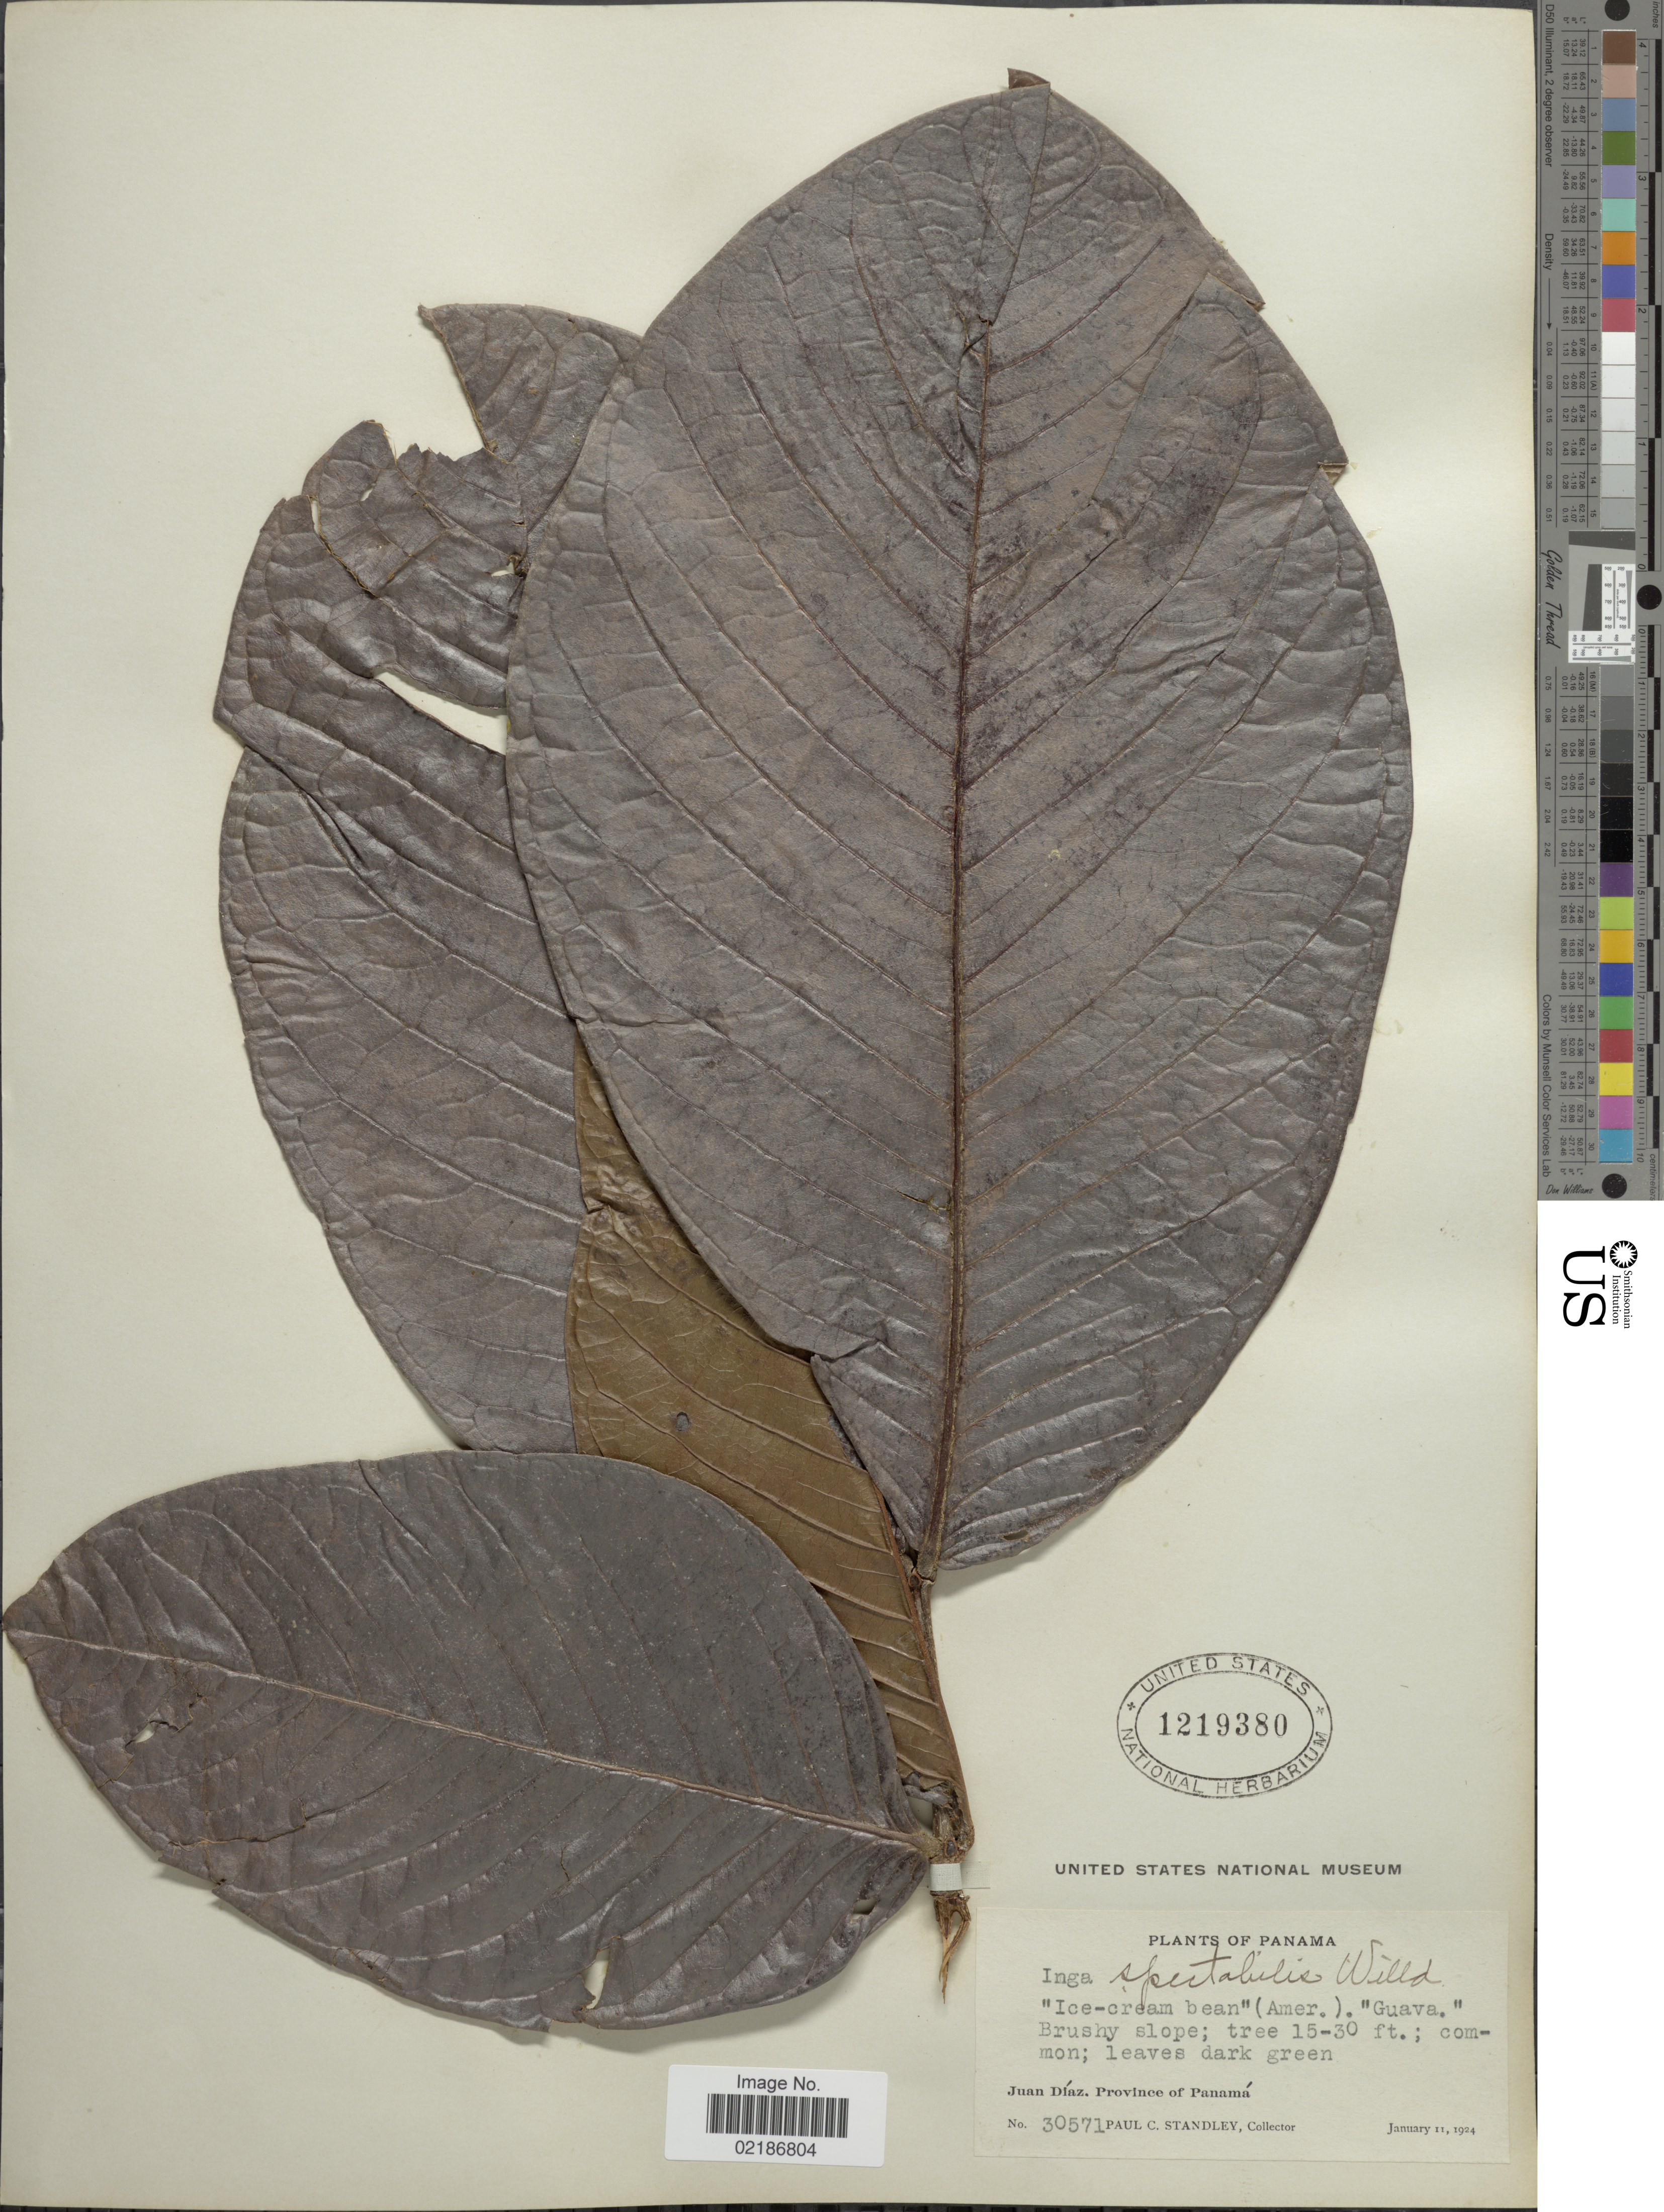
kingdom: Plantae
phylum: Tracheophyta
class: Magnoliopsida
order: Fabales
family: Fabaceae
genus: Inga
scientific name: Inga spectabilis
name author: (Vahl) Willd.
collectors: P. C. Standley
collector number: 30571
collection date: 1924-01-11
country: Panama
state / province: Panamá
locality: Juan Diaz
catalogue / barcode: US 1219380